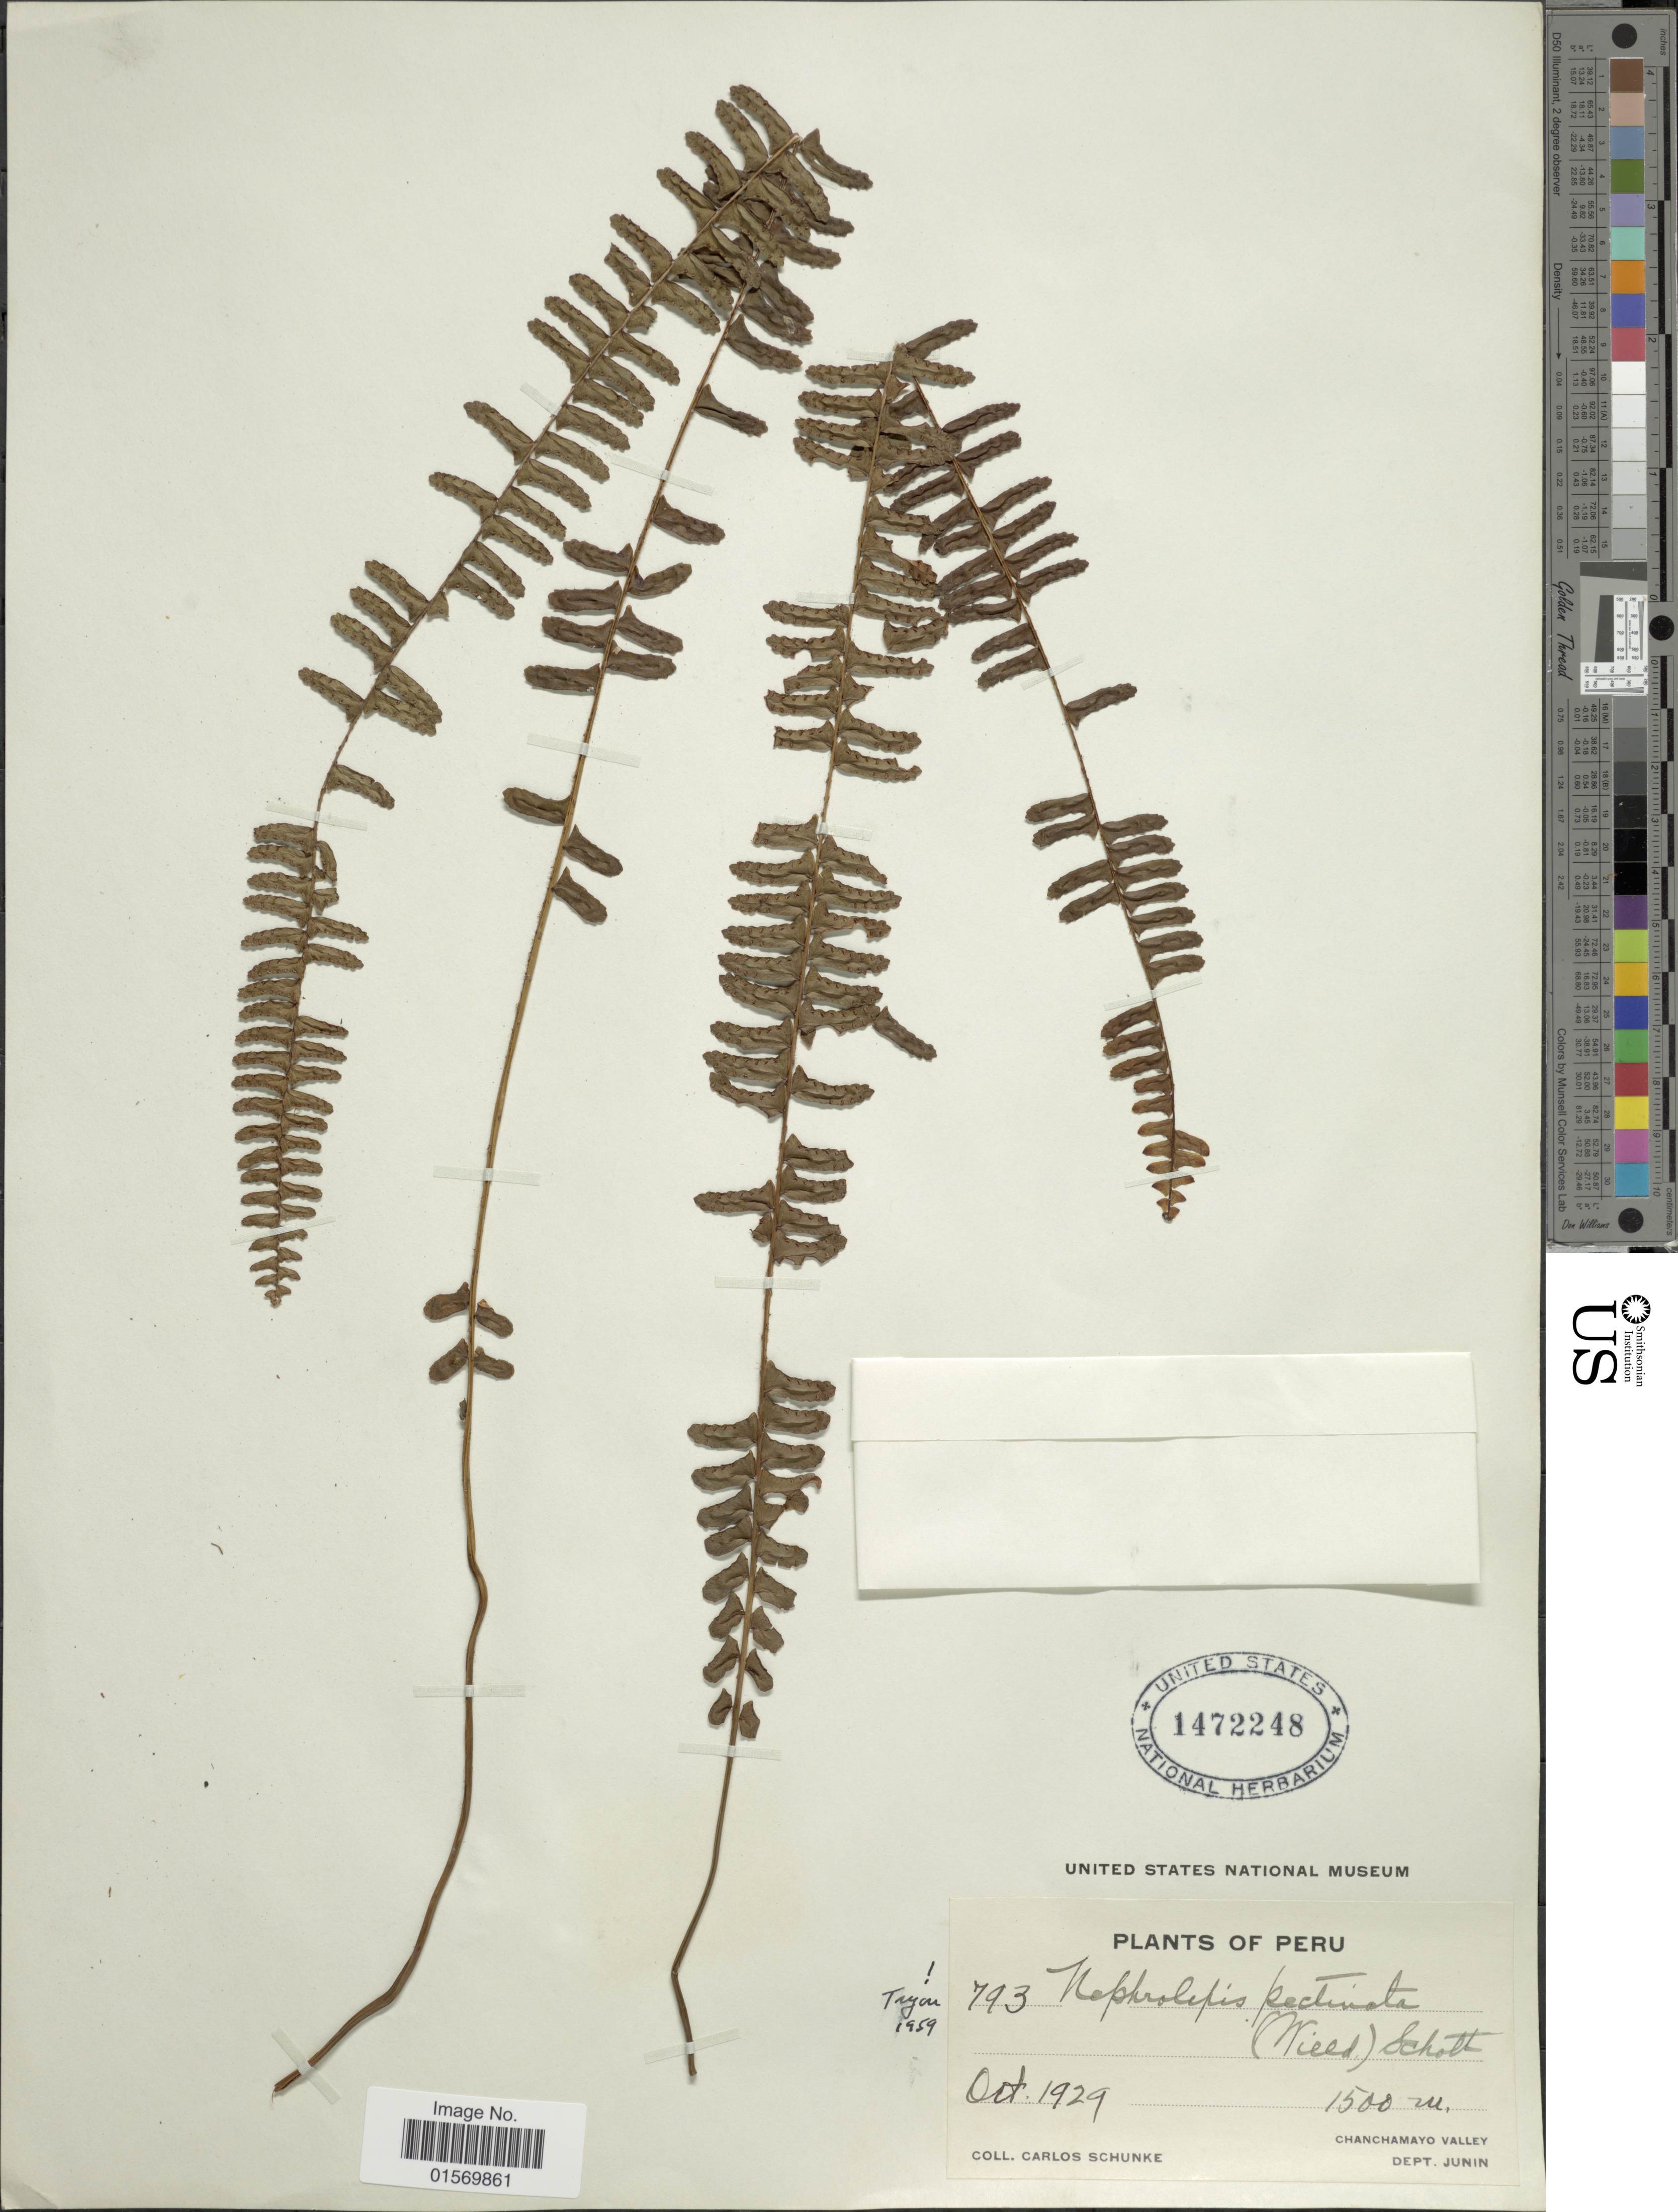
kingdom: Plantae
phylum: Tracheophyta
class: Polypodiopsida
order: Polypodiales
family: Nephrolepidaceae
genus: Nephrolepis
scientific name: Nephrolepis pectinata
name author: (Willd.) Schott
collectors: C. Schunke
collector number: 793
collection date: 1929-10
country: Peru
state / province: Junín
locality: Chanchamayo Valley.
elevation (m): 1500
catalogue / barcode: US 1472248